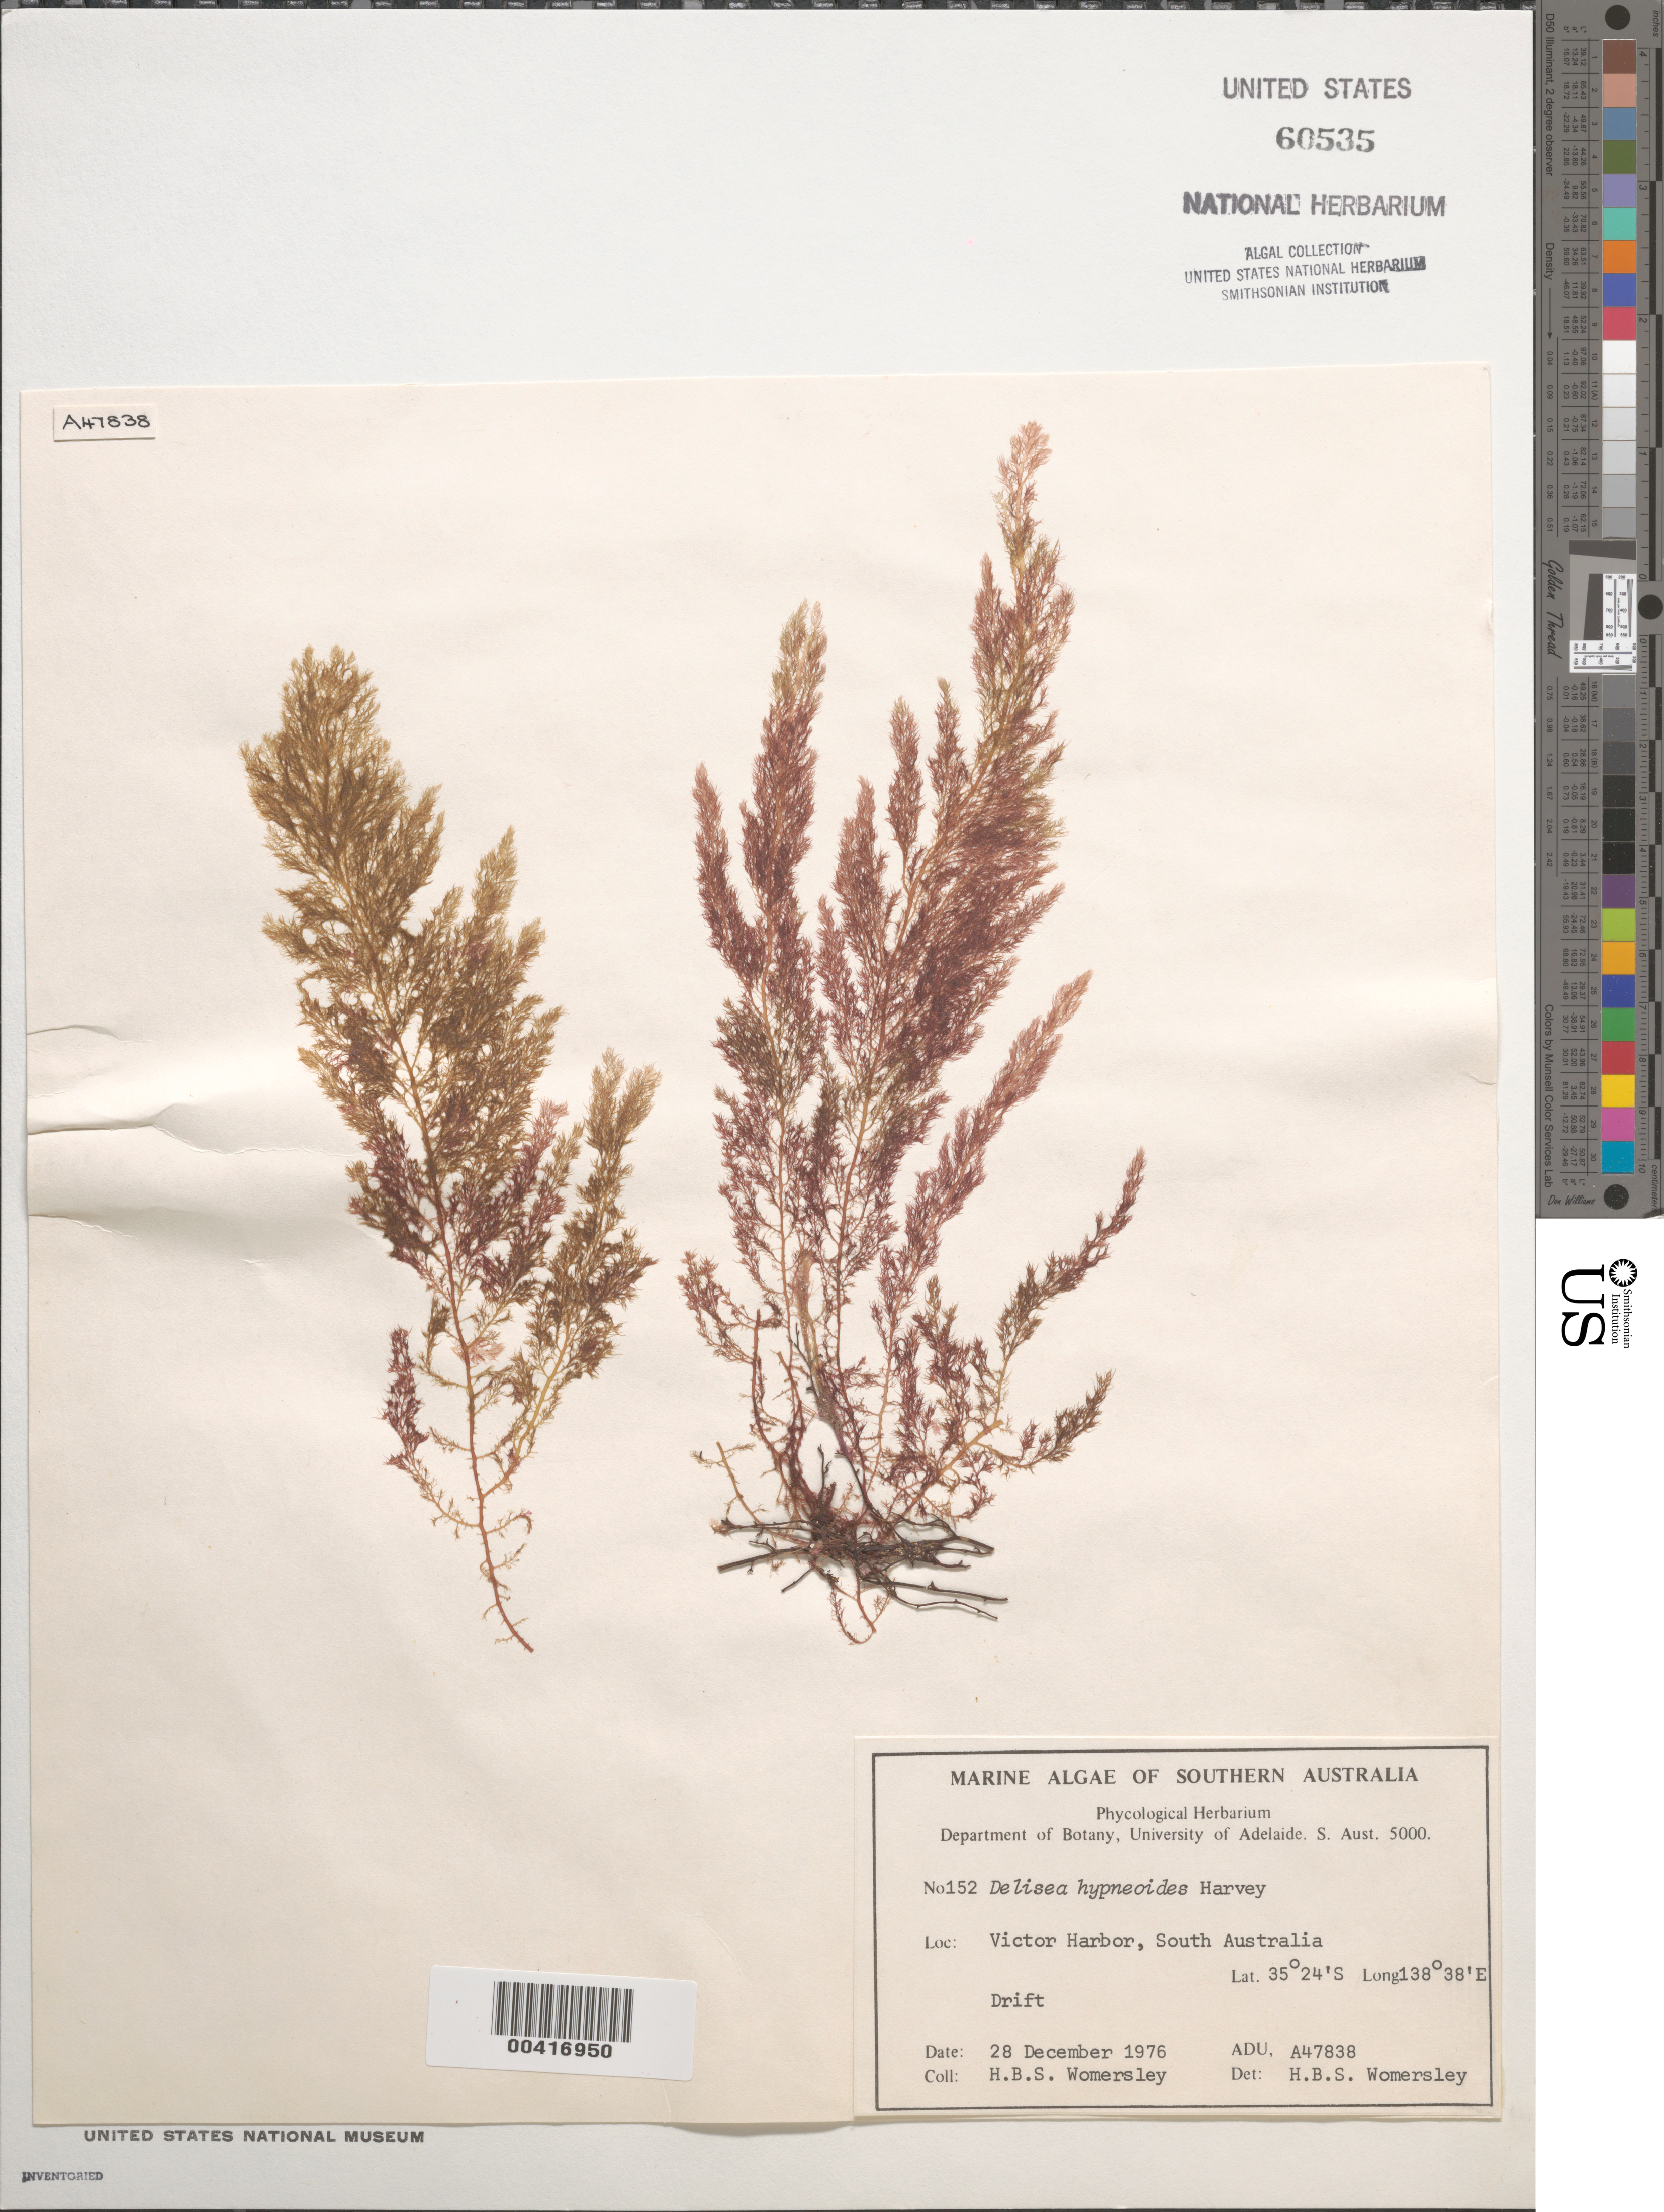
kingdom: Plantae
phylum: Rhodophyta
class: Florideophyceae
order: Bonnemaisoniales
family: Bonnemaisoniaceae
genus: Delisea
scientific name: Delisea hypneoides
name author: Harv.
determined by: Womersley, H. B. S.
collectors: H. B. S. Womersley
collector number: ADU A47838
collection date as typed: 28 Dec 1976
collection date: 1976-12-28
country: Australia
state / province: South Australia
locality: Victor Harbor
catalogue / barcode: US 60535